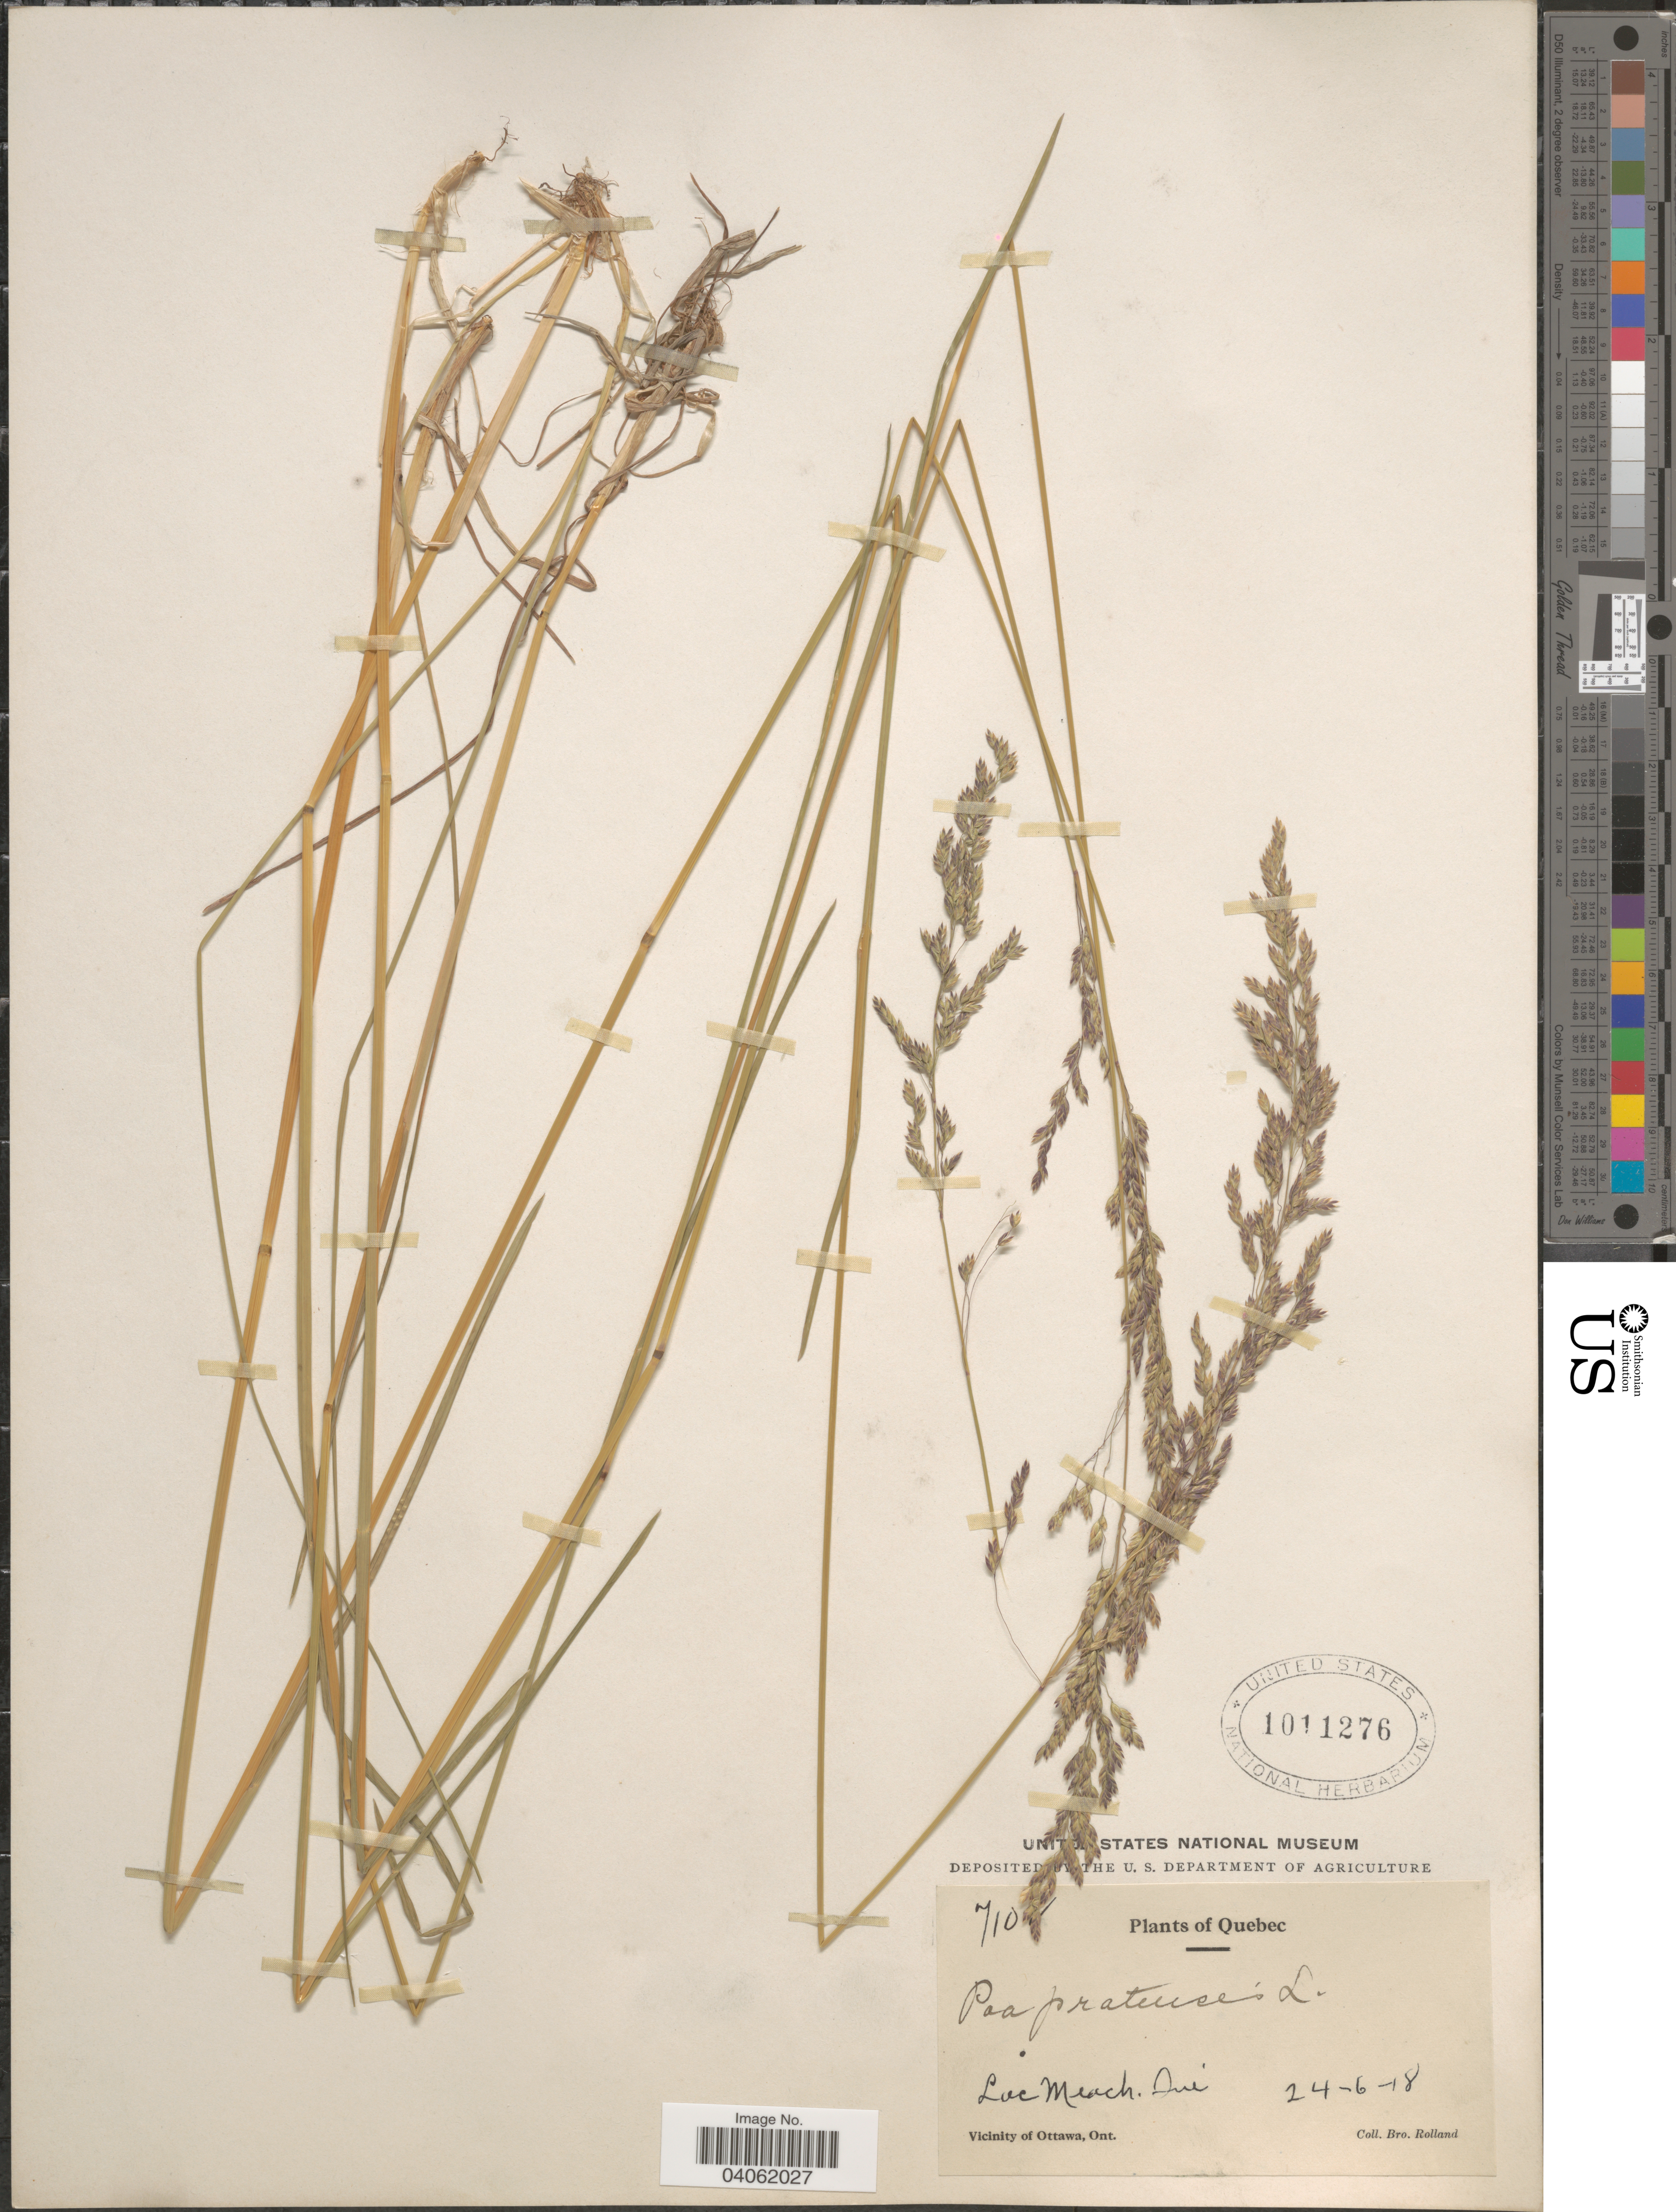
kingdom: Plantae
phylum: Tracheophyta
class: Liliopsida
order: Poales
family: Poaceae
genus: Poa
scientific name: Poa pratensis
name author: L.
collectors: B. Rolland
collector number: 710!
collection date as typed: Transcribed d/m/y: 24/6/18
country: Canada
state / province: Quebec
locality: Lac Meach. Qué.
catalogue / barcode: US 1011276